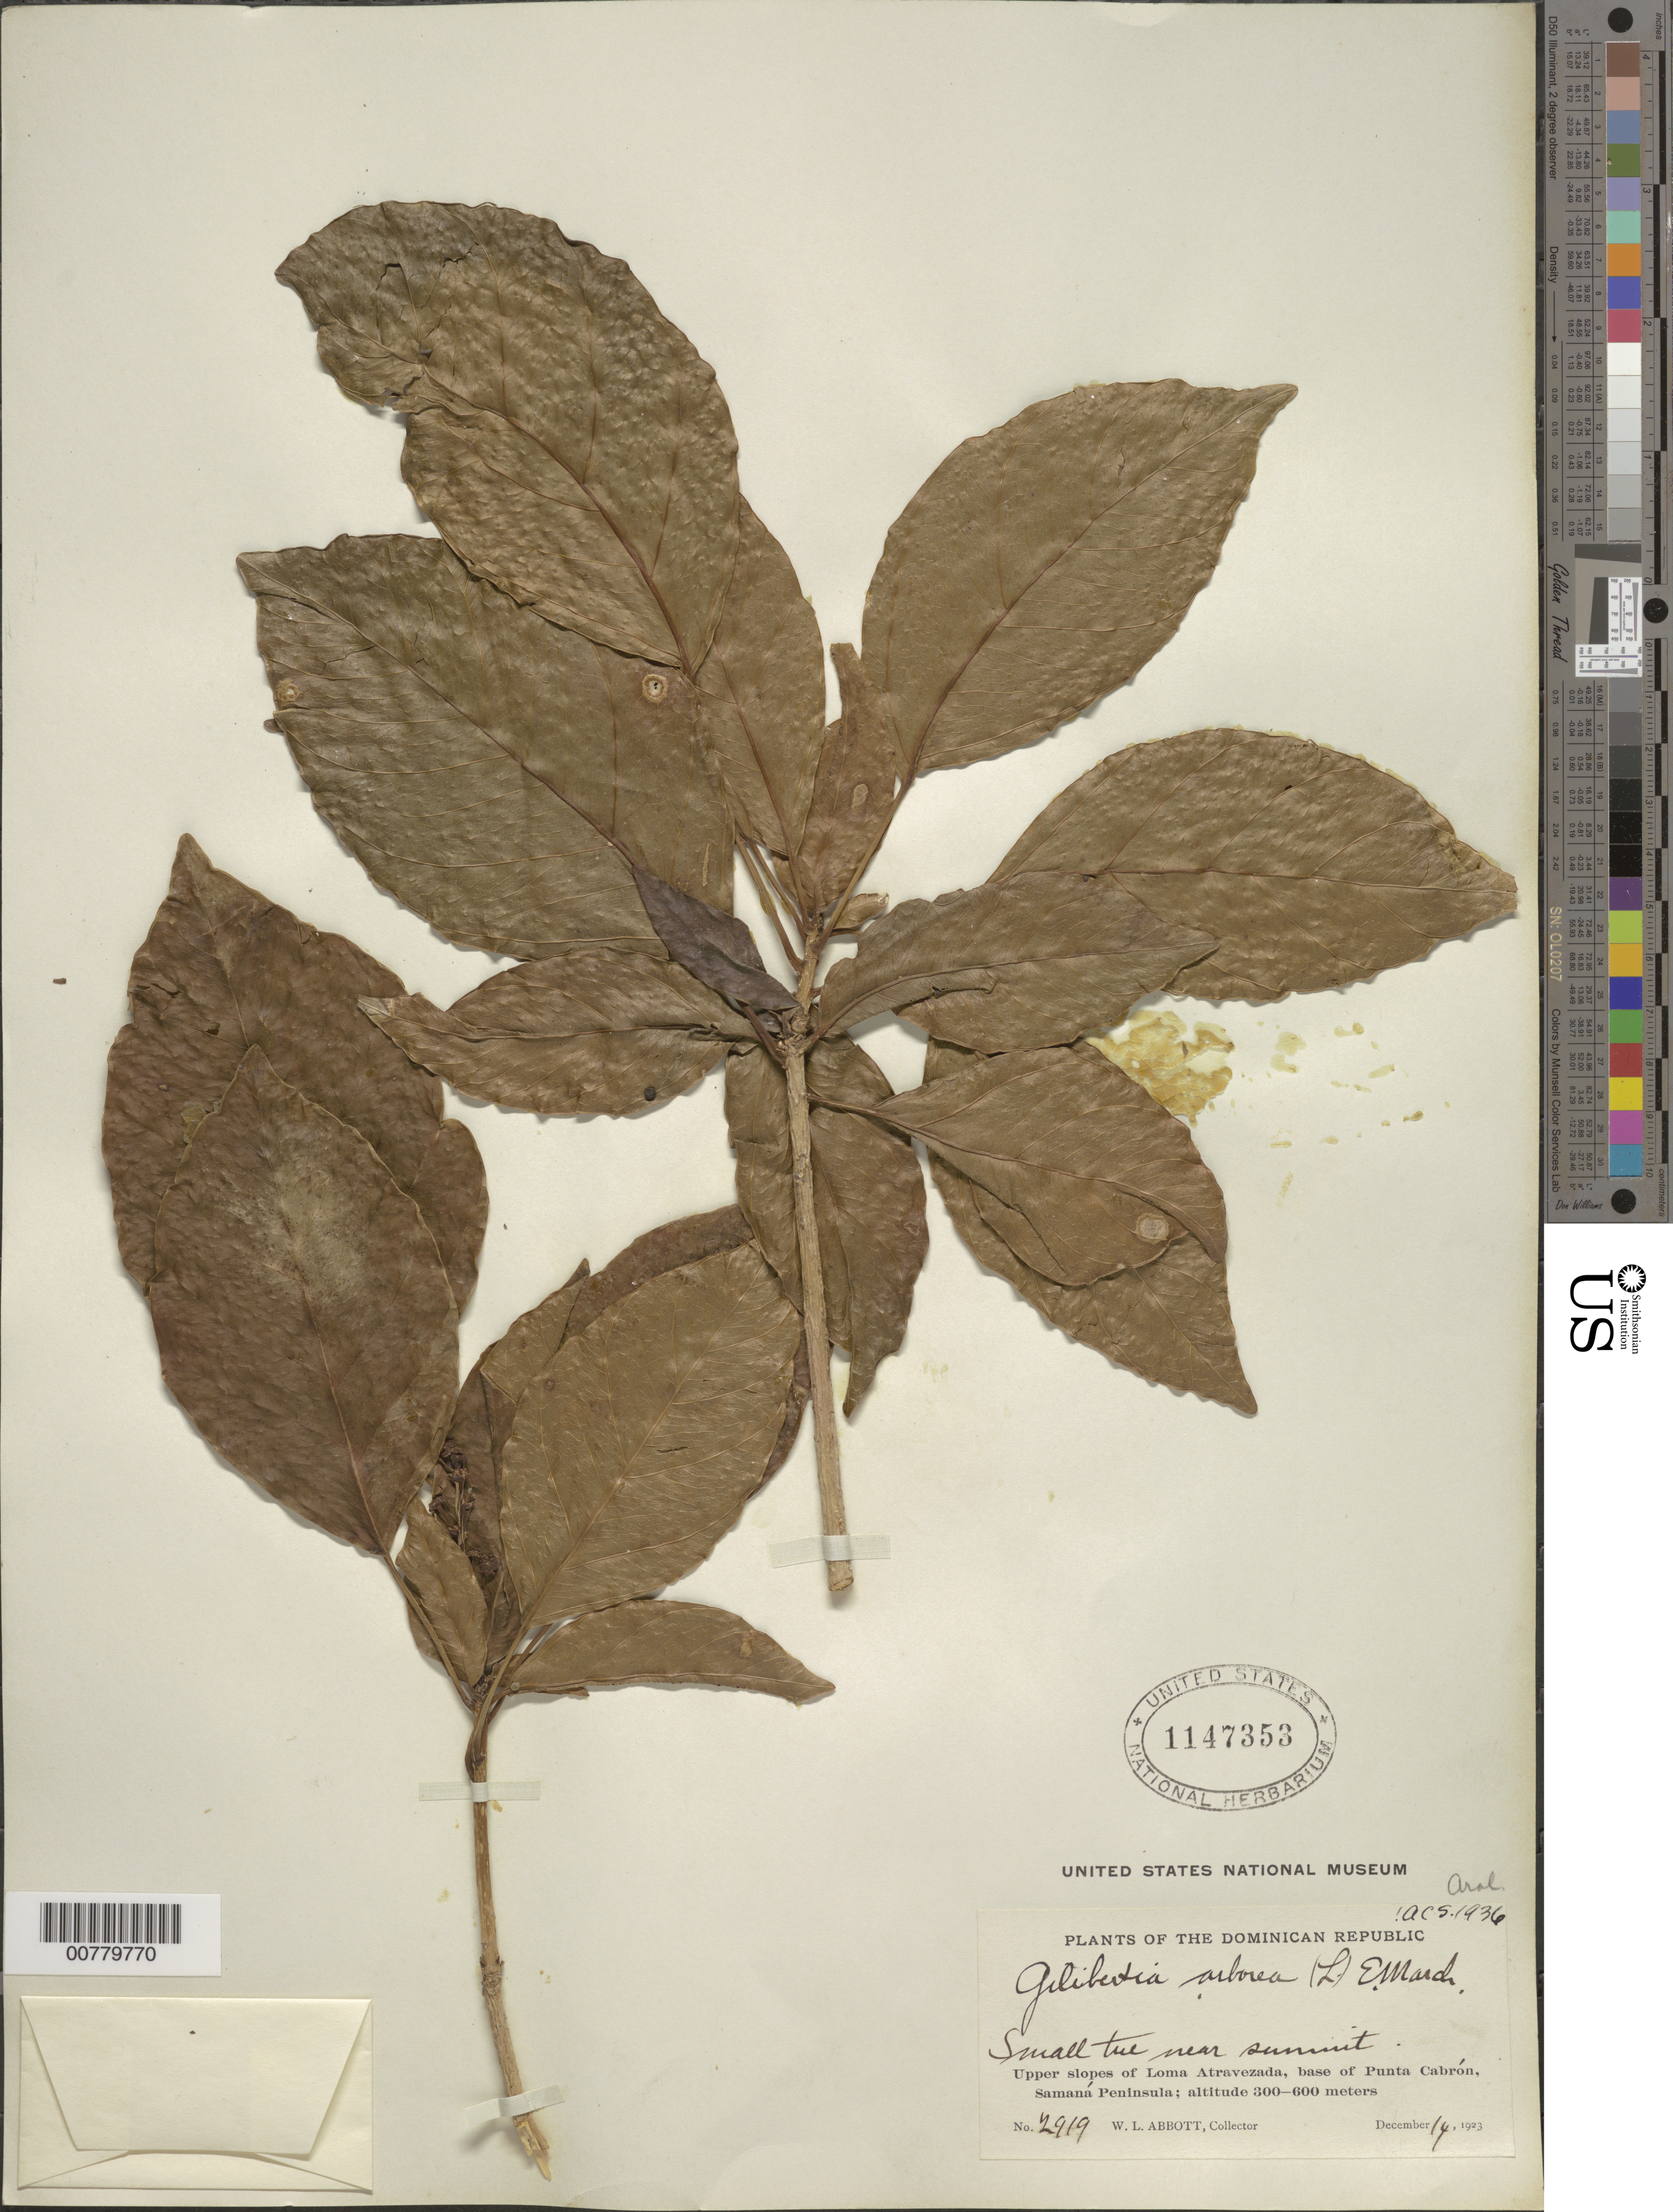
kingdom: Plantae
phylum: Tracheophyta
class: Magnoliopsida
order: Apiales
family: Araliaceae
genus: Dendropanax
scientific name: Dendropanax arboreus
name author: (L.) Decne. & Planch.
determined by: Smith, A. C.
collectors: W. L. Abbott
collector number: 2919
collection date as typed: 19 Dec 1923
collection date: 1923-12-19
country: Dominican Republic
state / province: Samana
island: Hispaniola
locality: Peninsula of Samaná, base of Punta Cabrón, upper slopes of Loma Atravezada.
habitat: Near summit.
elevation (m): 300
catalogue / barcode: US 1147353